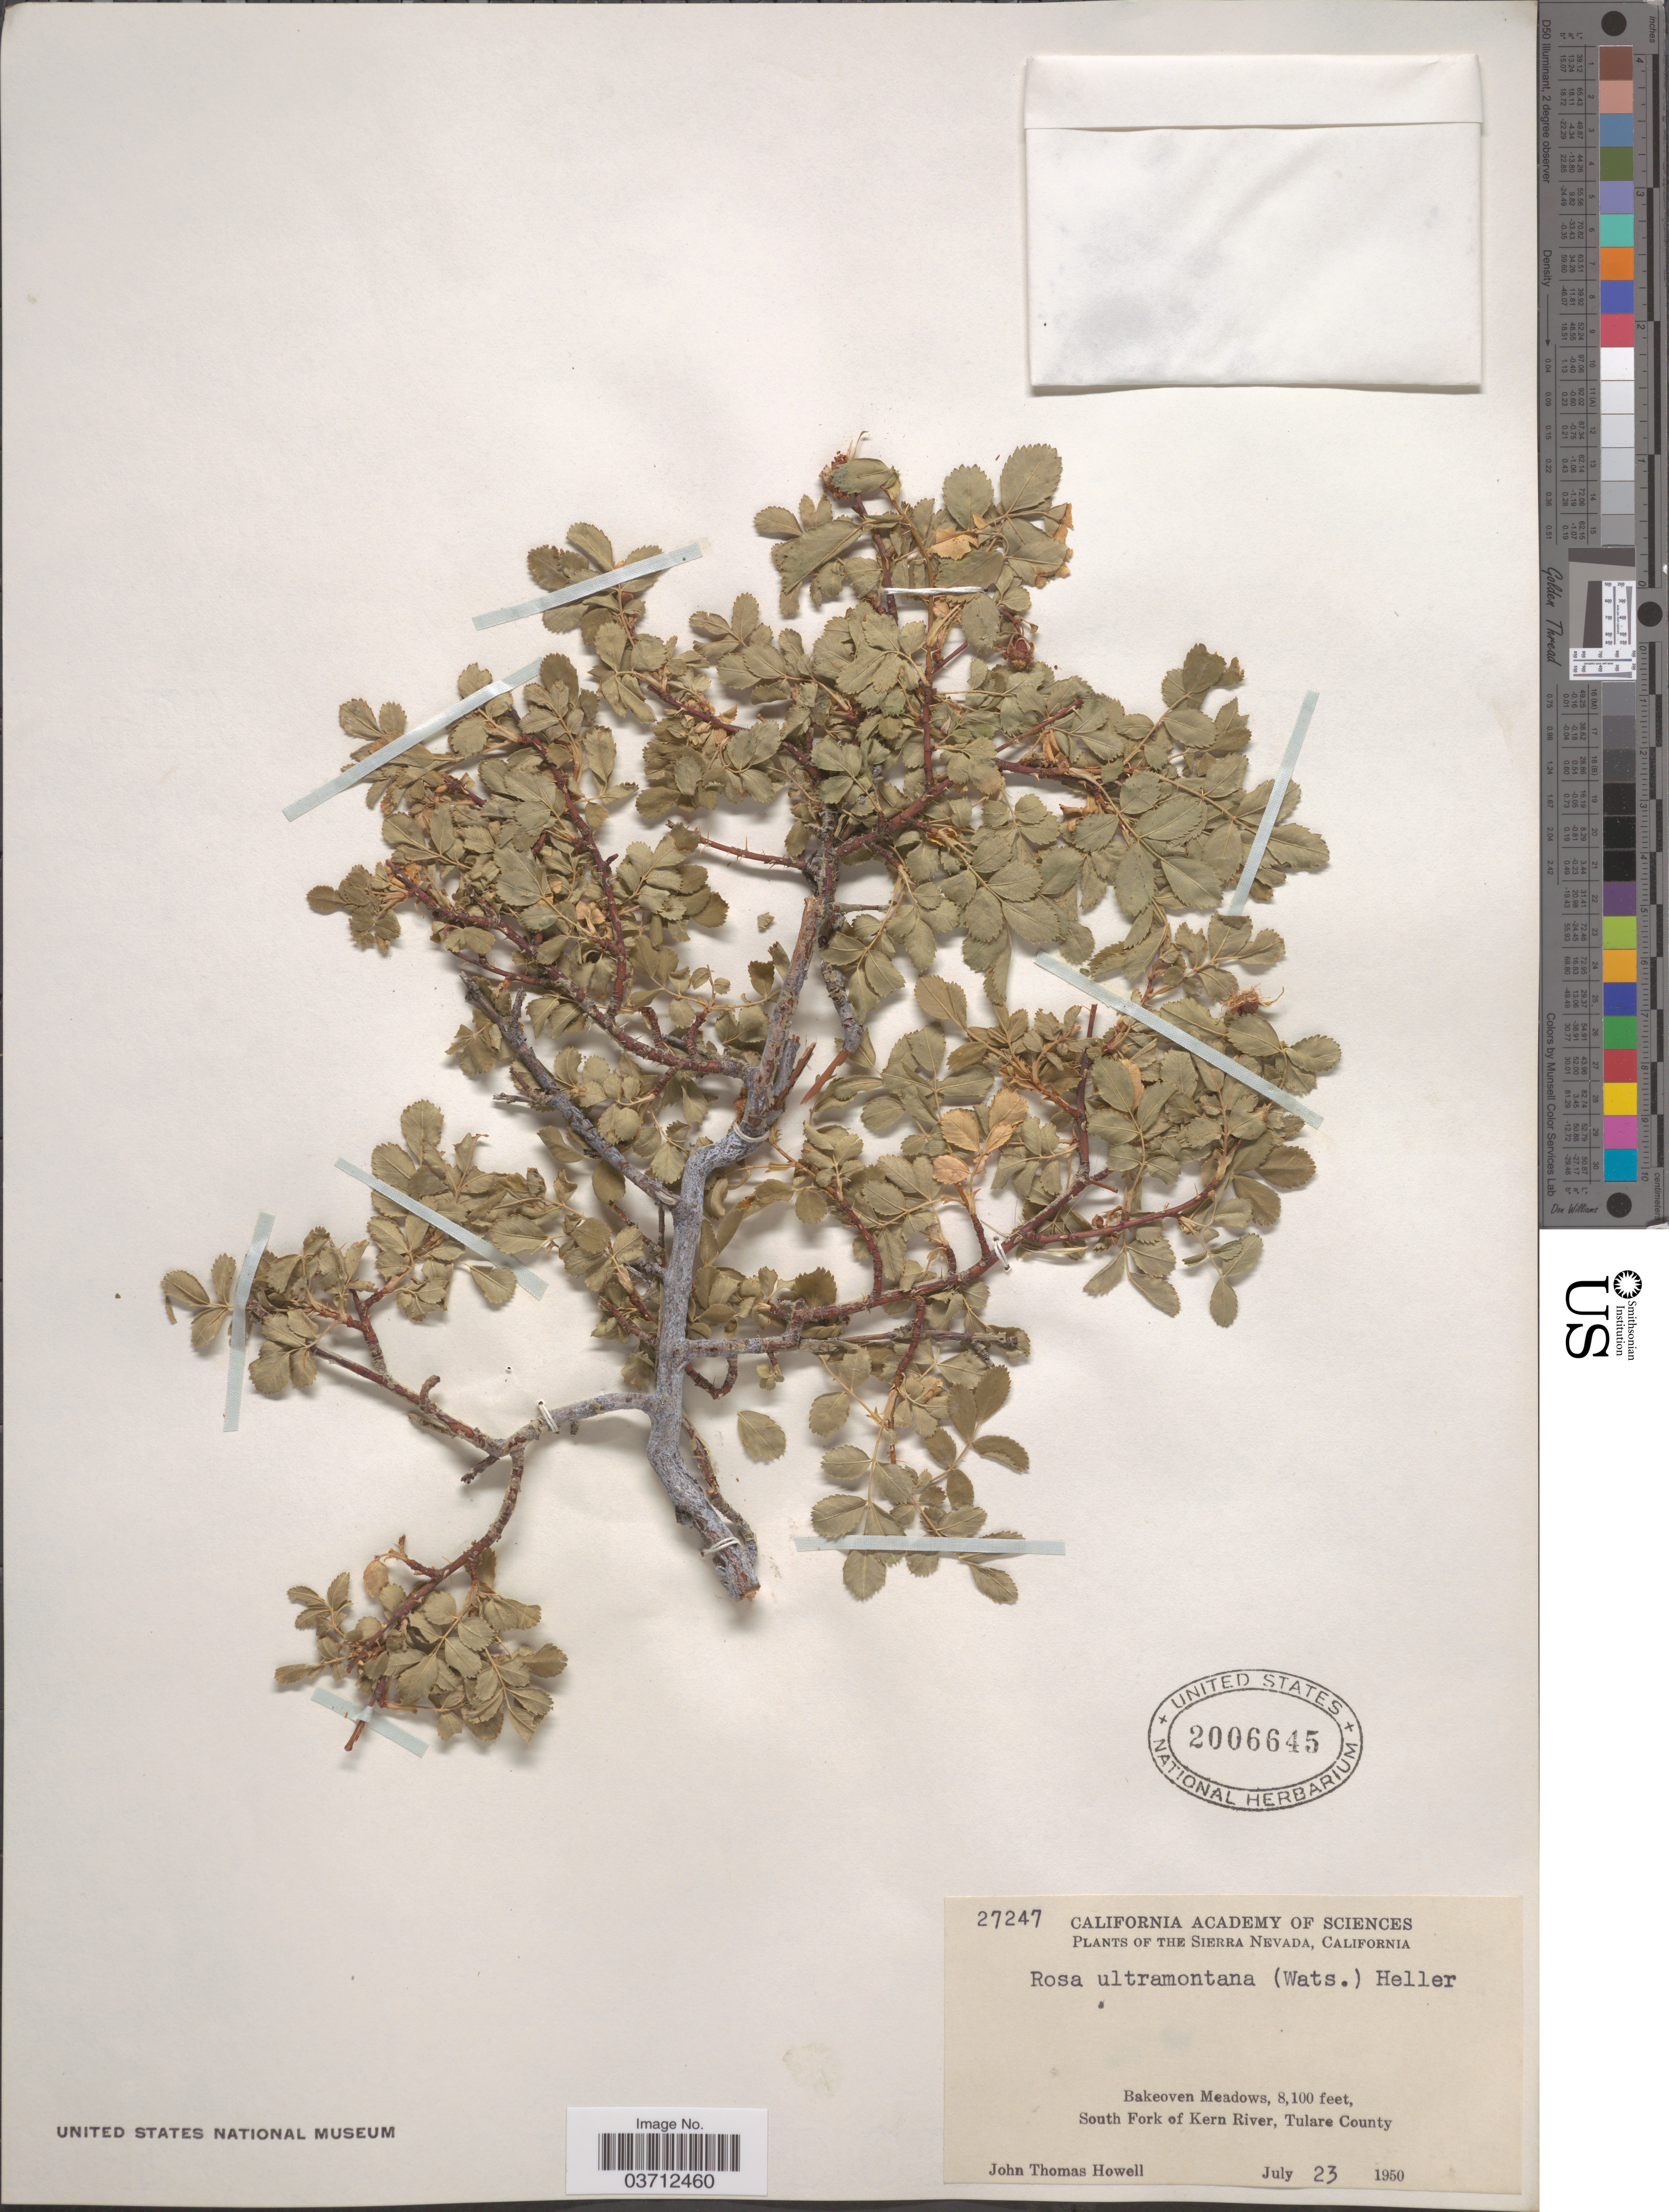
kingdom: Plantae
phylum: Tracheophyta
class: Magnoliopsida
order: Rosales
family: Rosaceae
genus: Rosa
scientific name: Rosa woodsii var. ultramontana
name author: Lindl.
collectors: J. T. Howell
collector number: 27247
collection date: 1950-07-23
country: United States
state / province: California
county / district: Tulare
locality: Sierra Nevada. Bakeoven Meadows, South Fork of Kern River, Tulare County.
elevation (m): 2469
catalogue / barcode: US 2006645